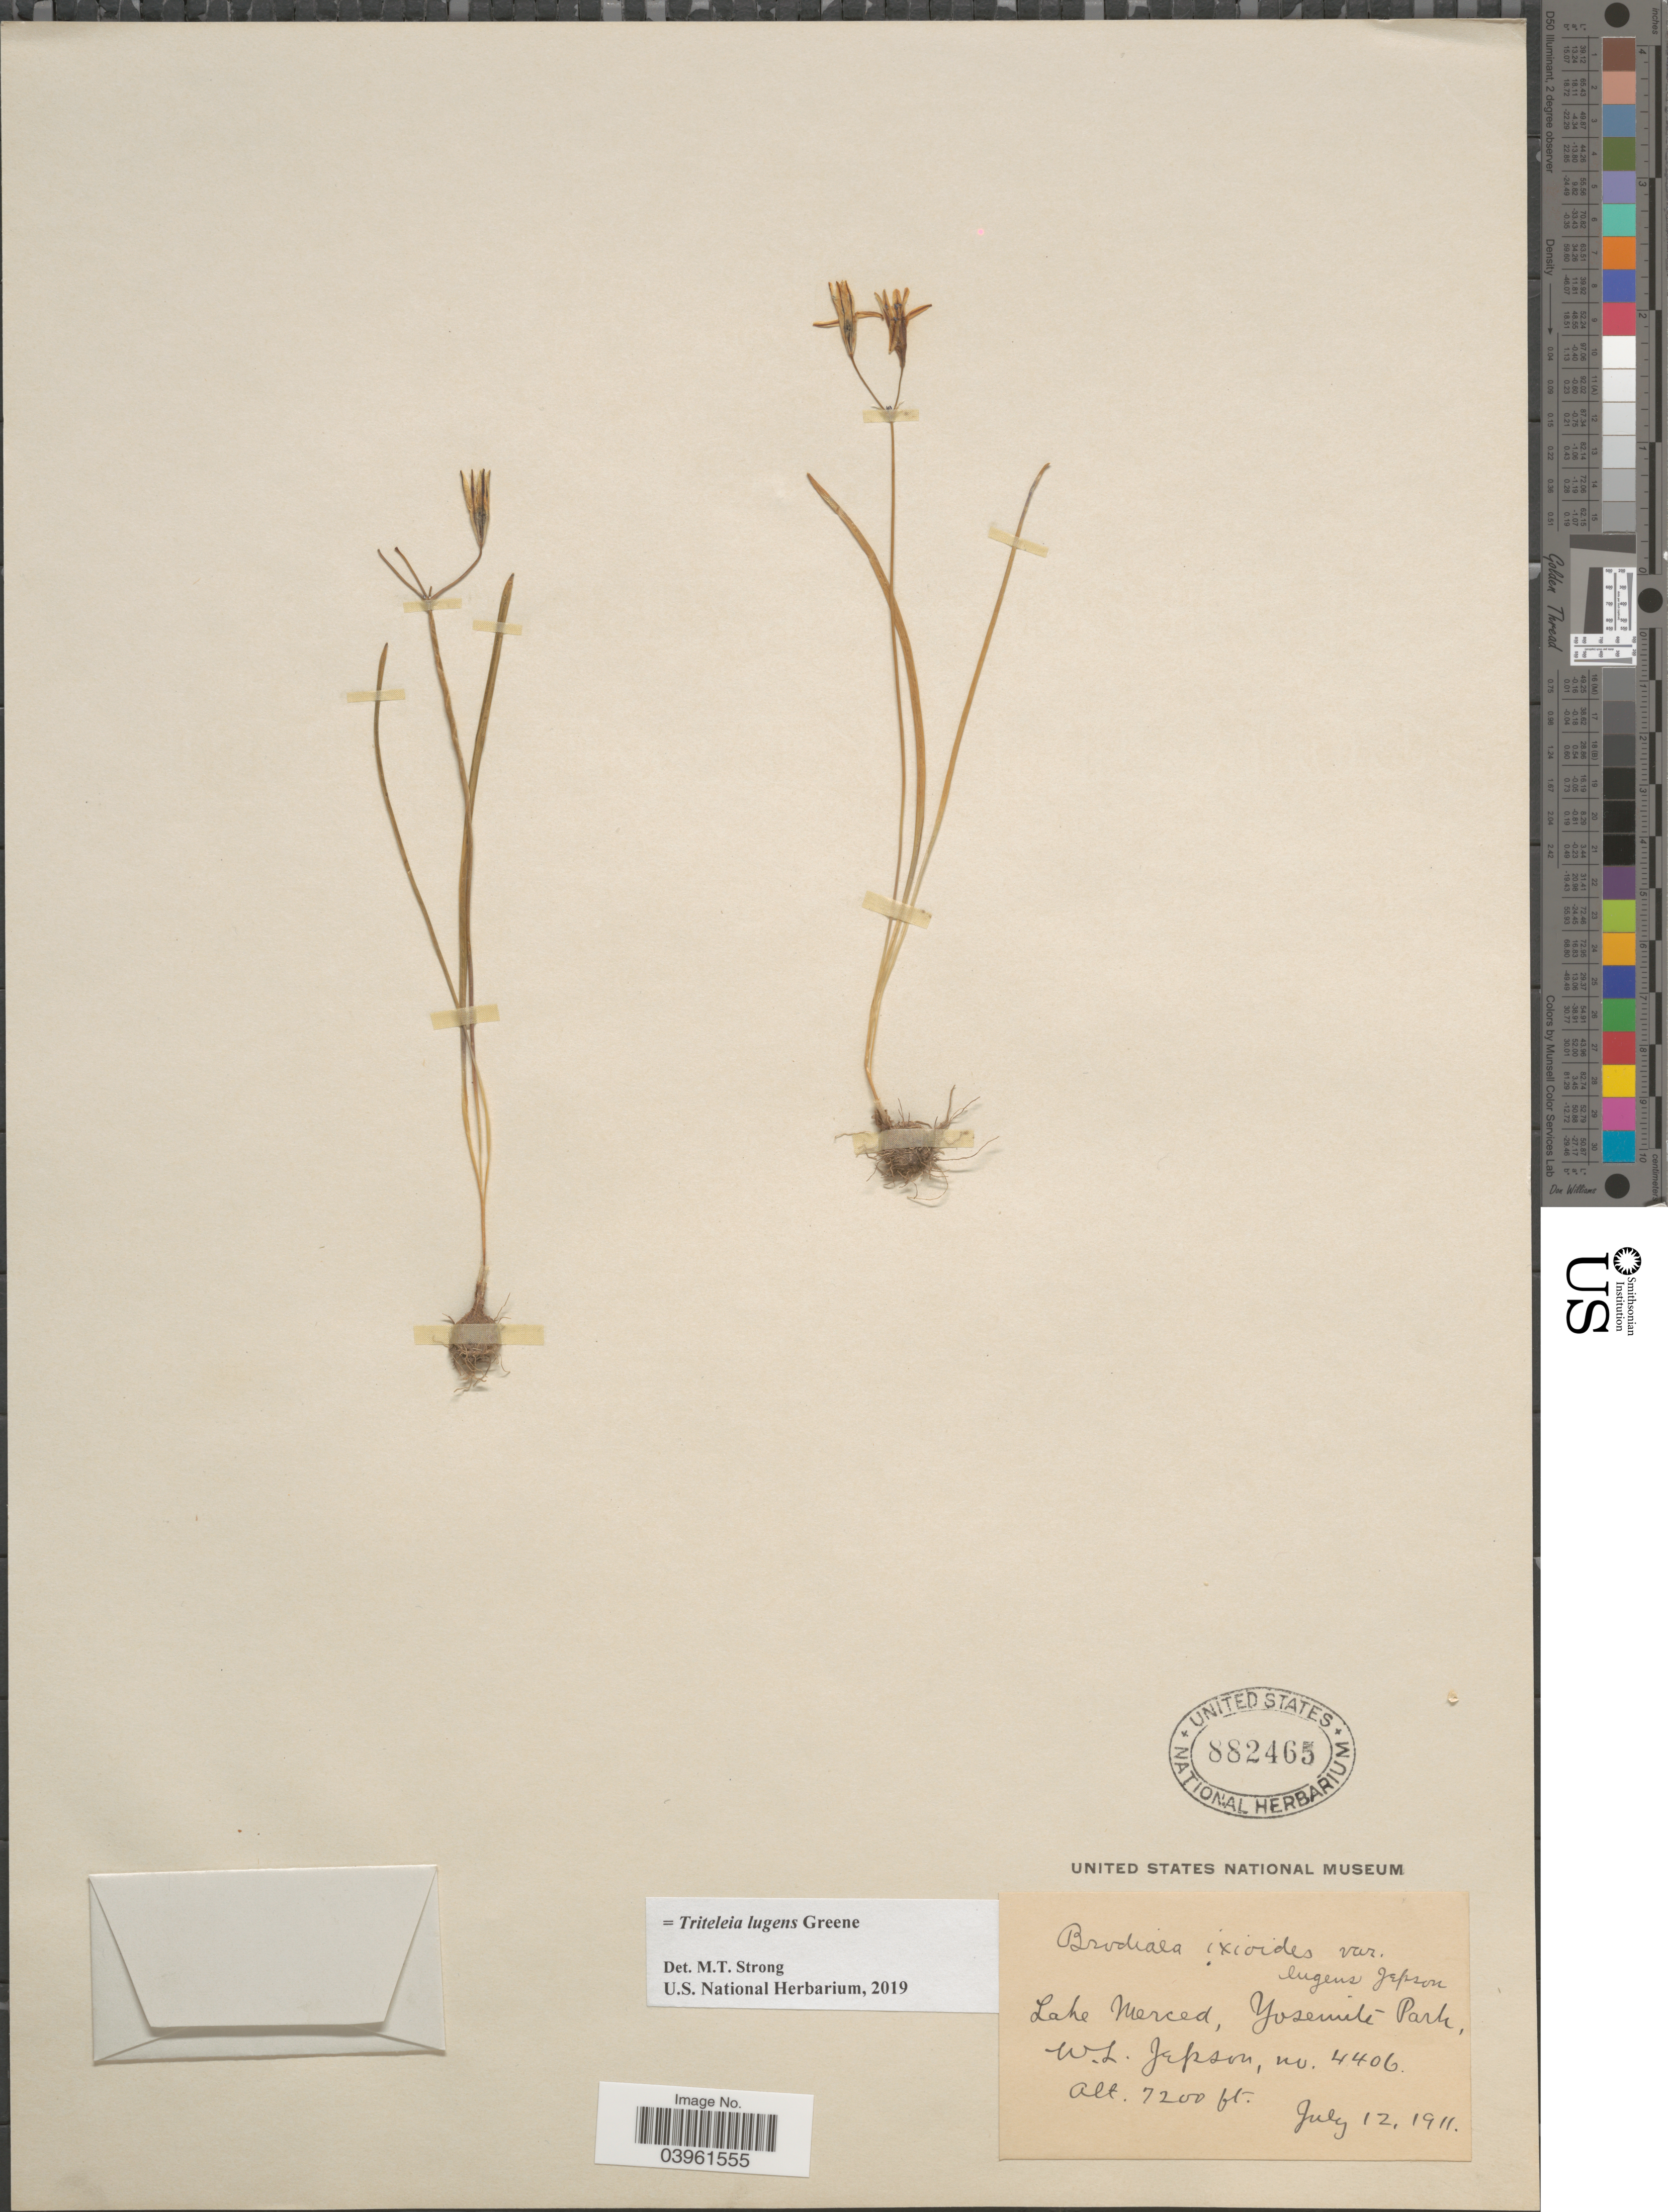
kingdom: Plantae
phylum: Tracheophyta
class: Liliopsida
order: Asparagales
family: Asparagaceae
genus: Triteleia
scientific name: Triteleia lugens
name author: Greene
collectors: W. L. Jepson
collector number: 4406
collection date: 1911-07-12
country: United States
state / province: California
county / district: Mariposa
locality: Lake Merced, Yosemite Park.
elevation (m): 2195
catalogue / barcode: US 882465